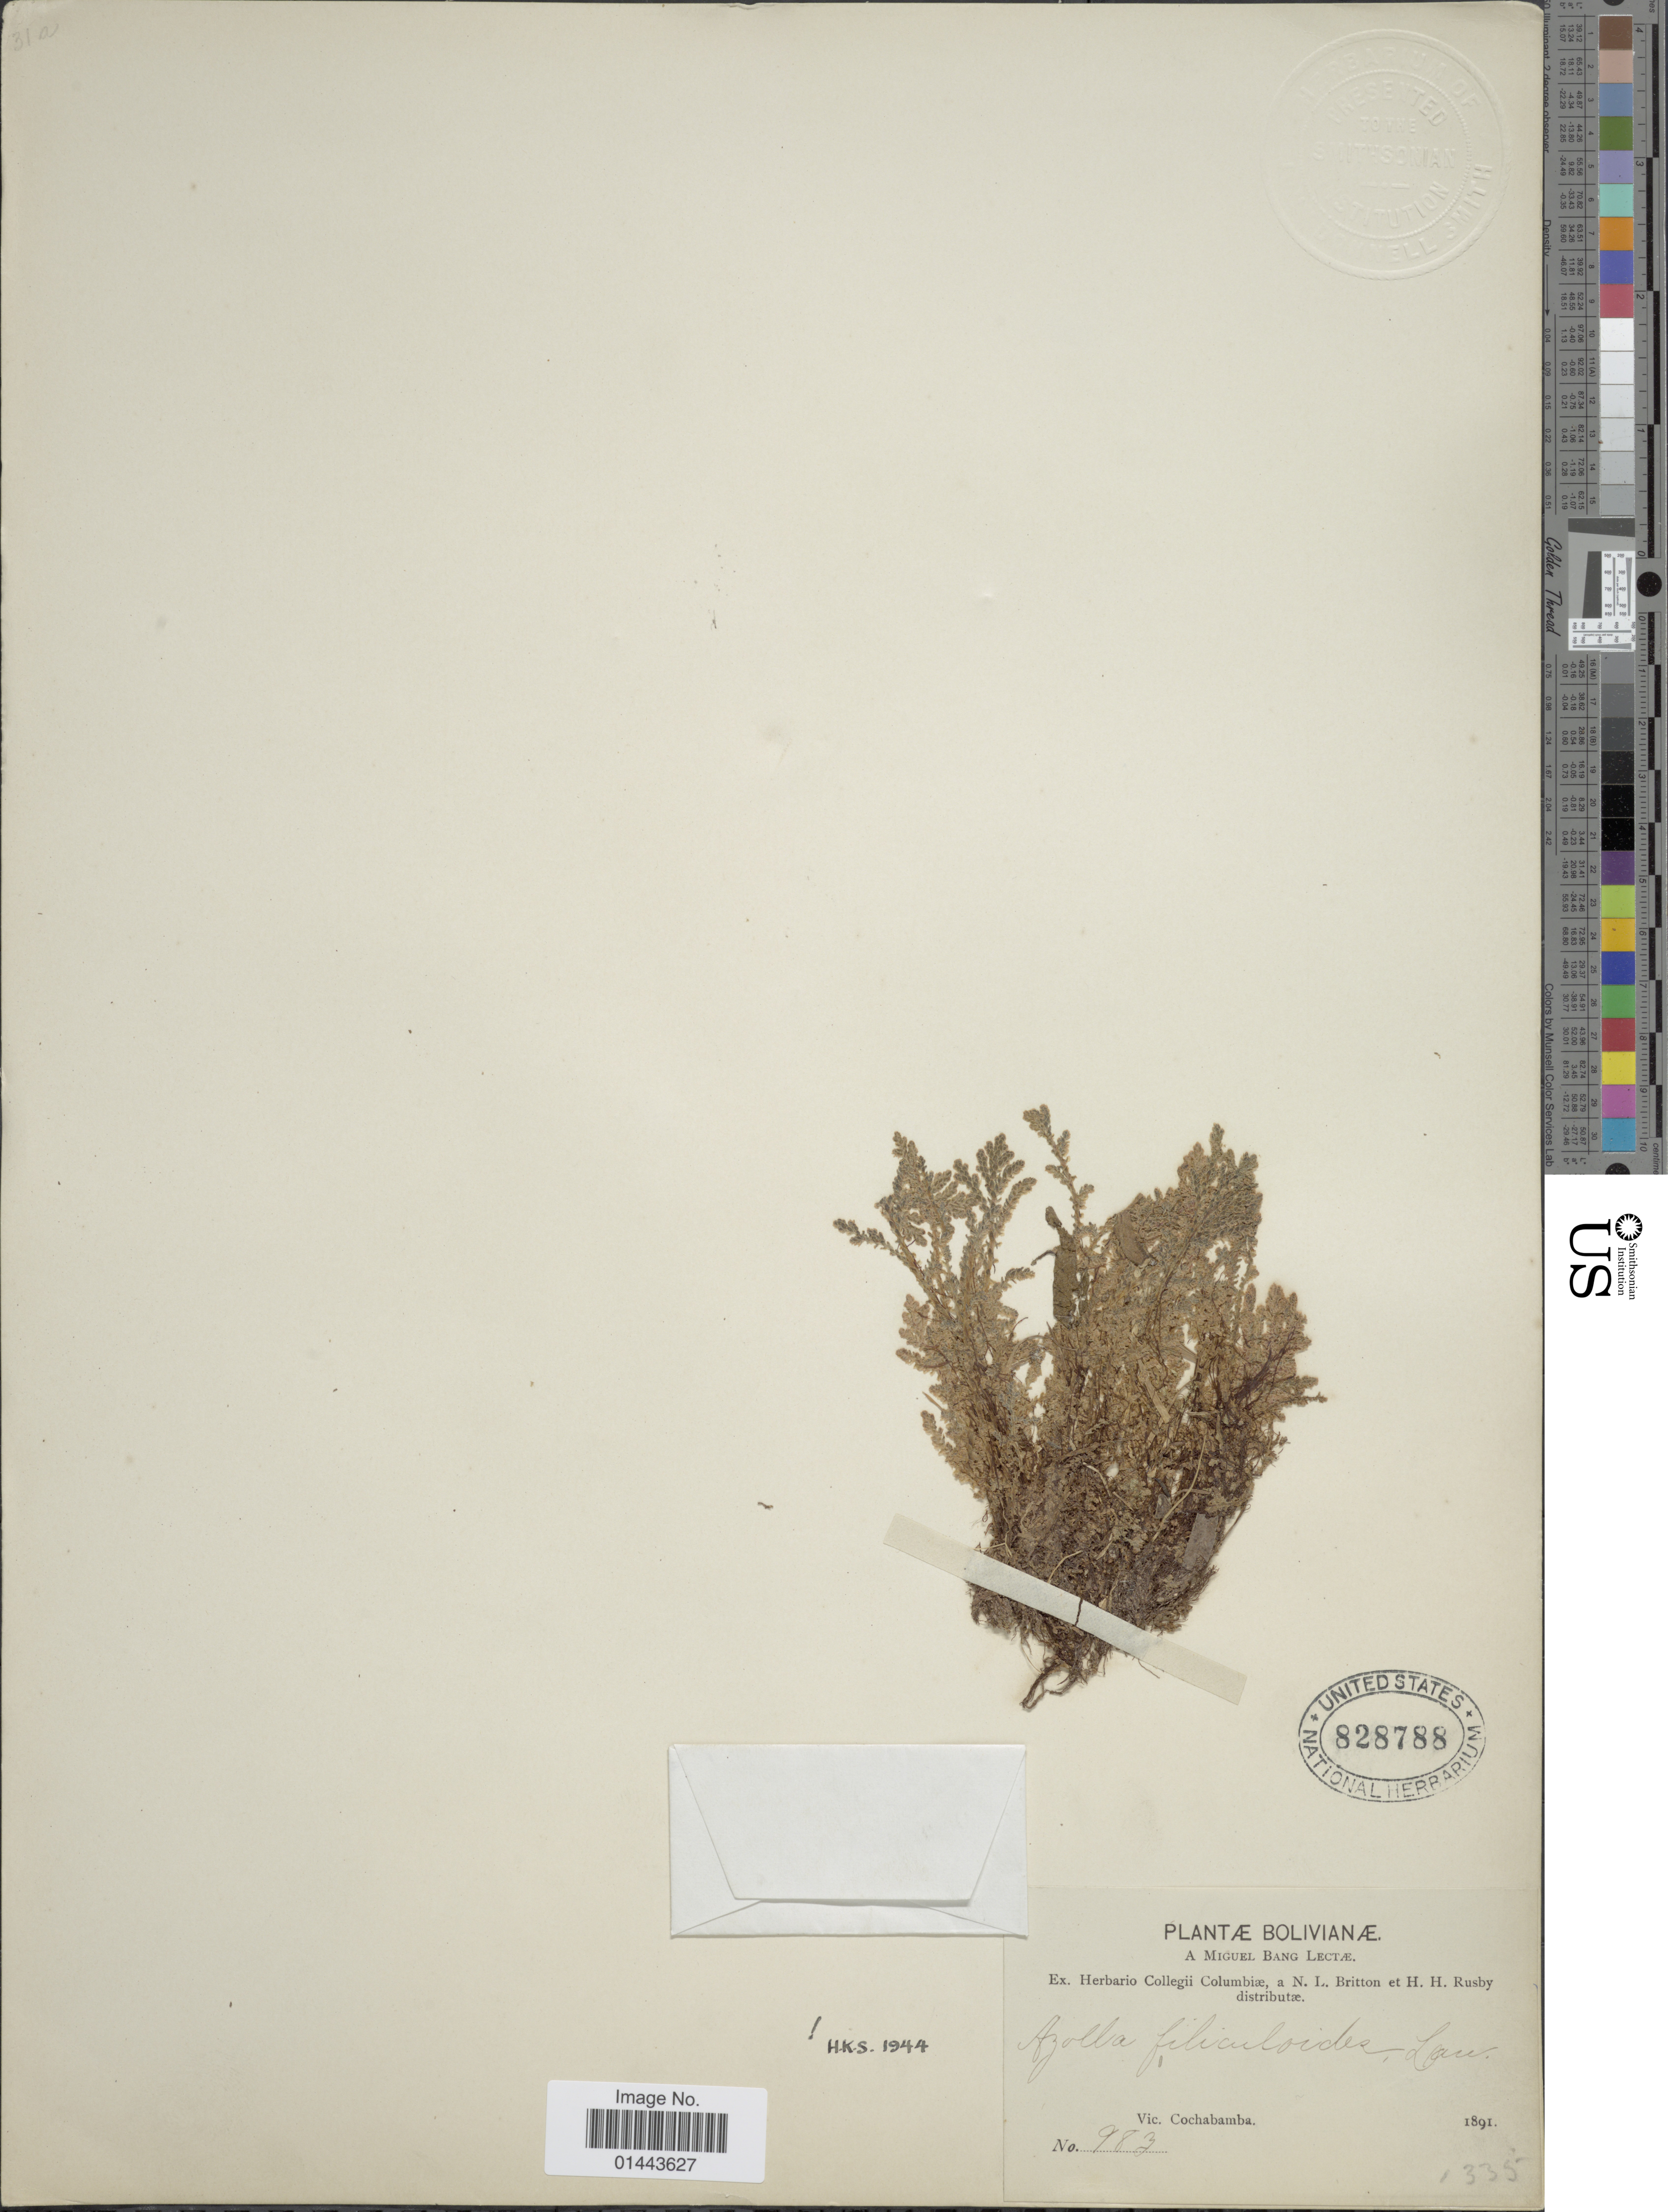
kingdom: Plantae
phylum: Tracheophyta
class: Polypodiopsida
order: Salviniales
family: Salviniaceae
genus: Azolla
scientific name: Azolla mexicana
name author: C. Presl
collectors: M. Bang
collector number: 983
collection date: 1891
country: Bolivia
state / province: Cochabamba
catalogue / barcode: US 828788